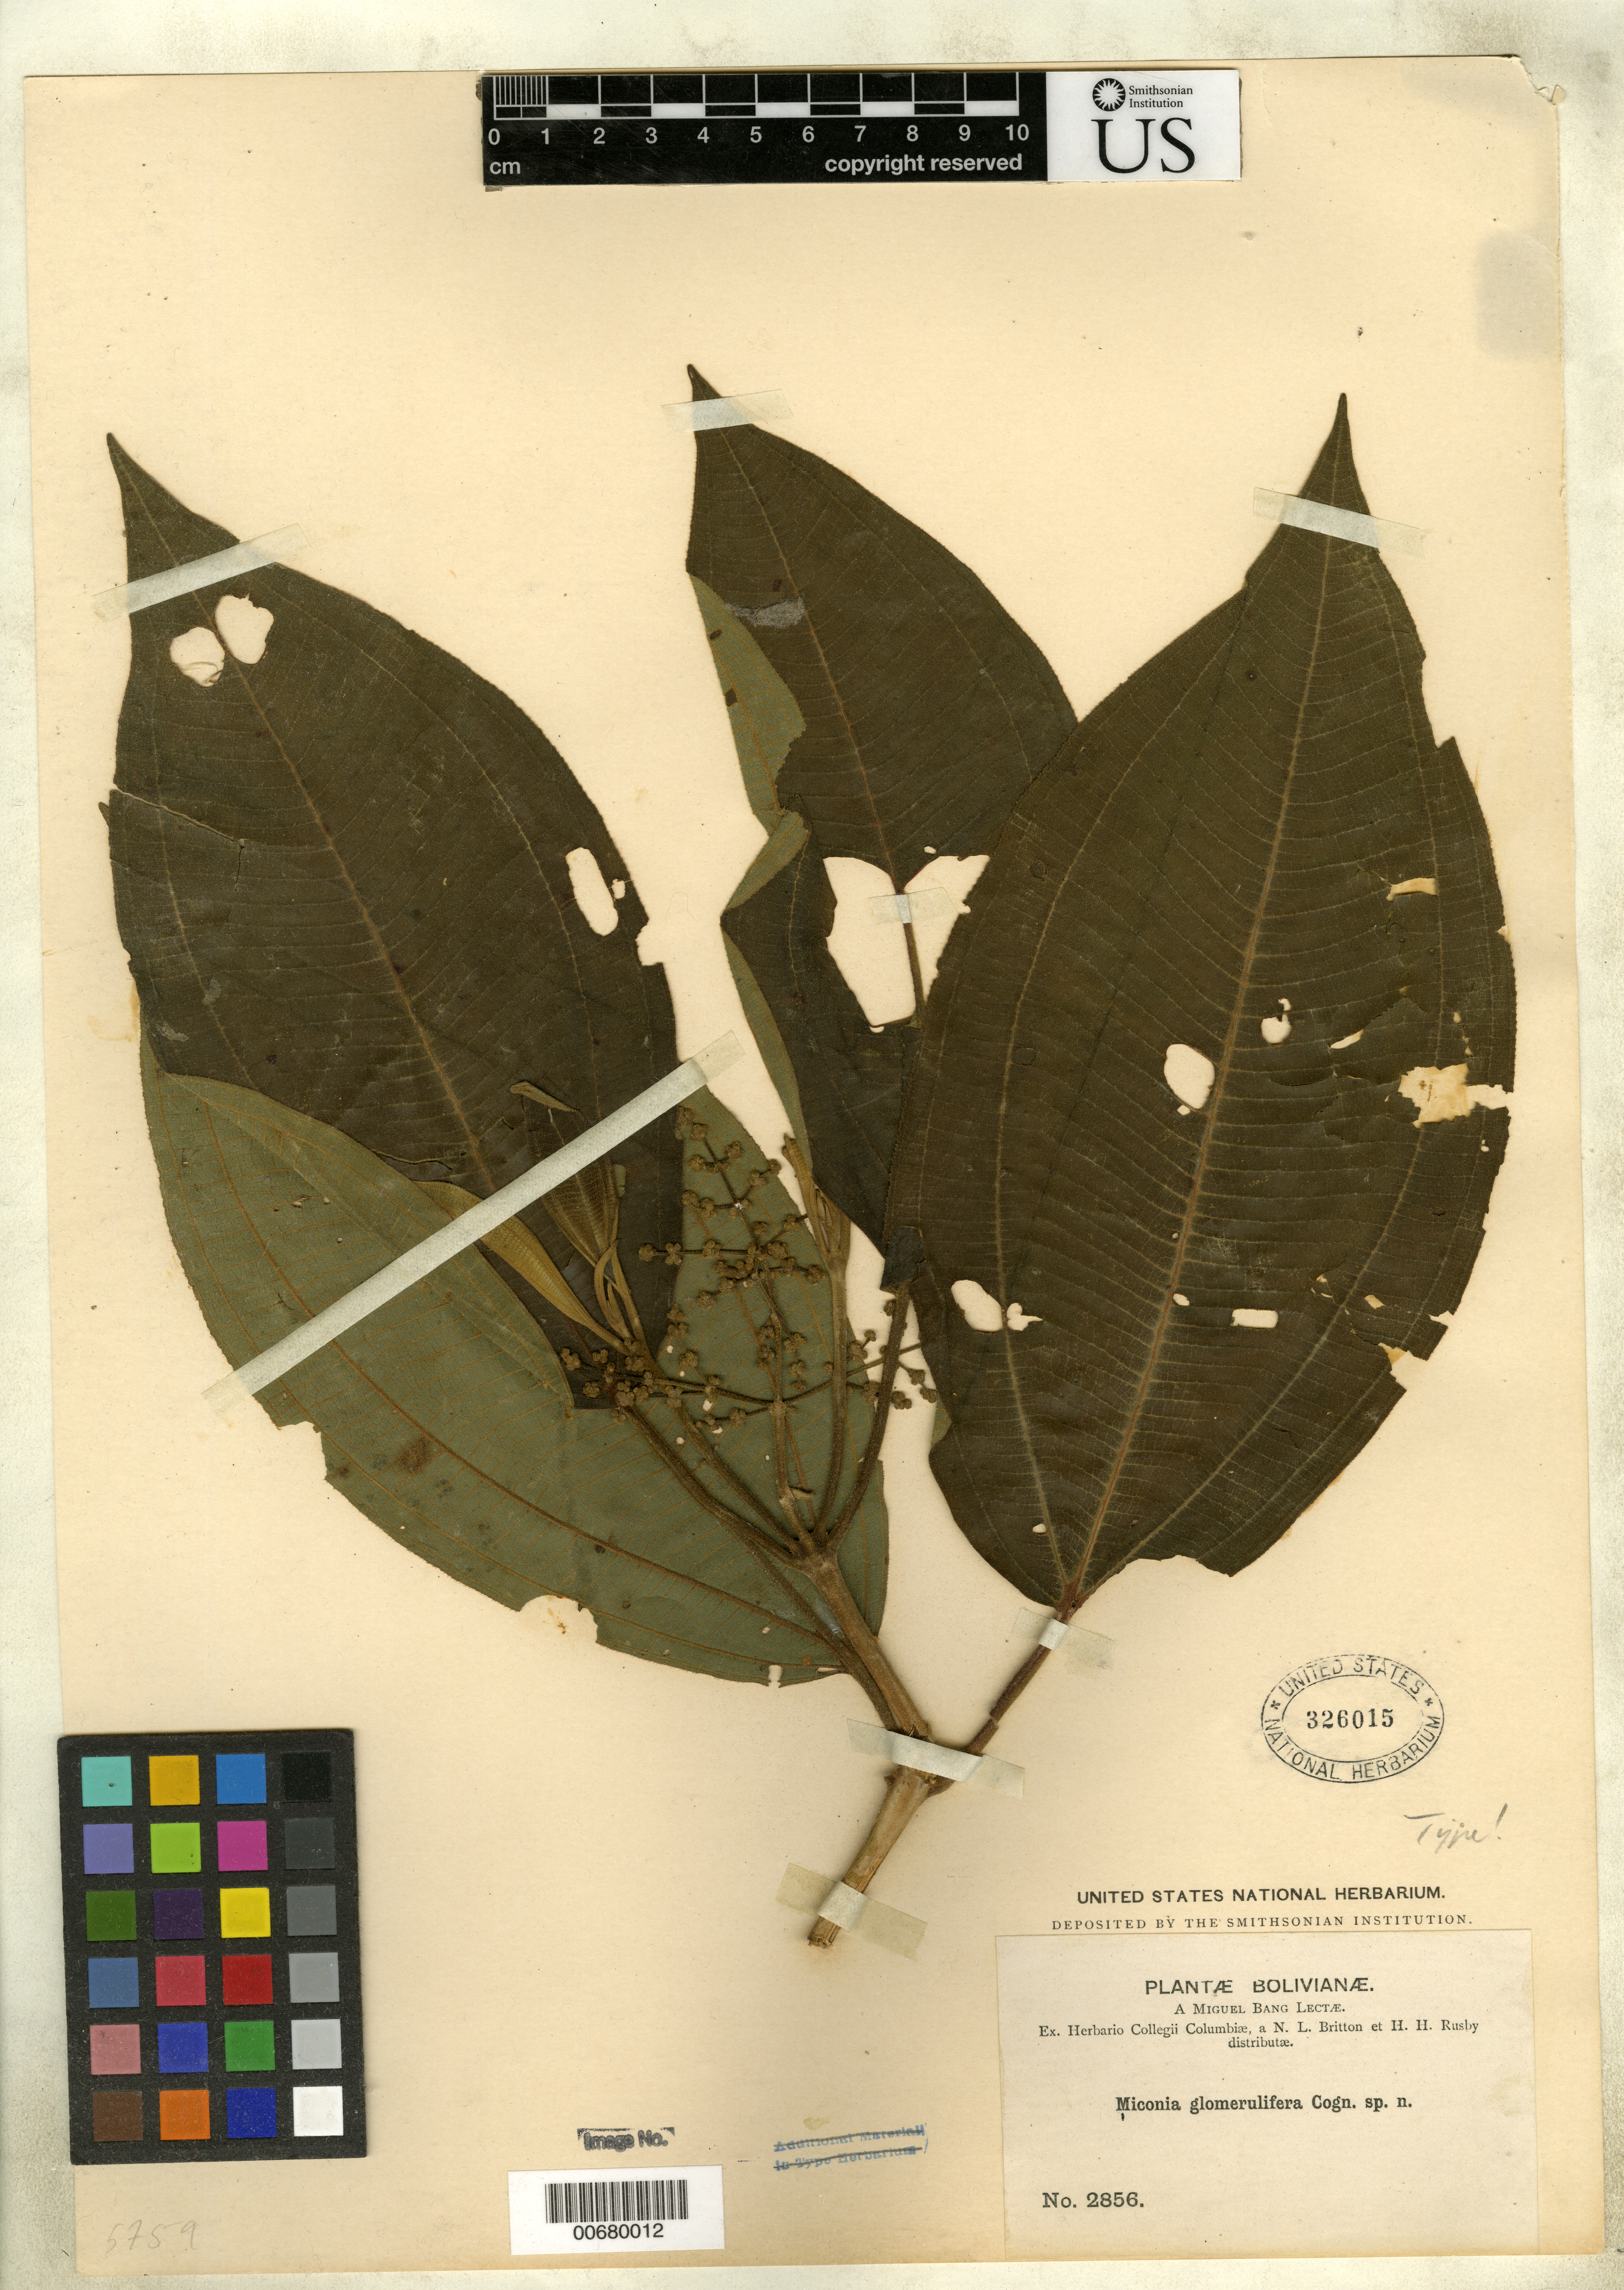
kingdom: Plantae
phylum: Tracheophyta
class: Magnoliopsida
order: Myrtales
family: Melastomataceae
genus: Miconia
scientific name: Miconia glomerulifera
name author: Cogn.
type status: Isotype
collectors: M. Bang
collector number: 2856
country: Bolivia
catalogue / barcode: US 326015